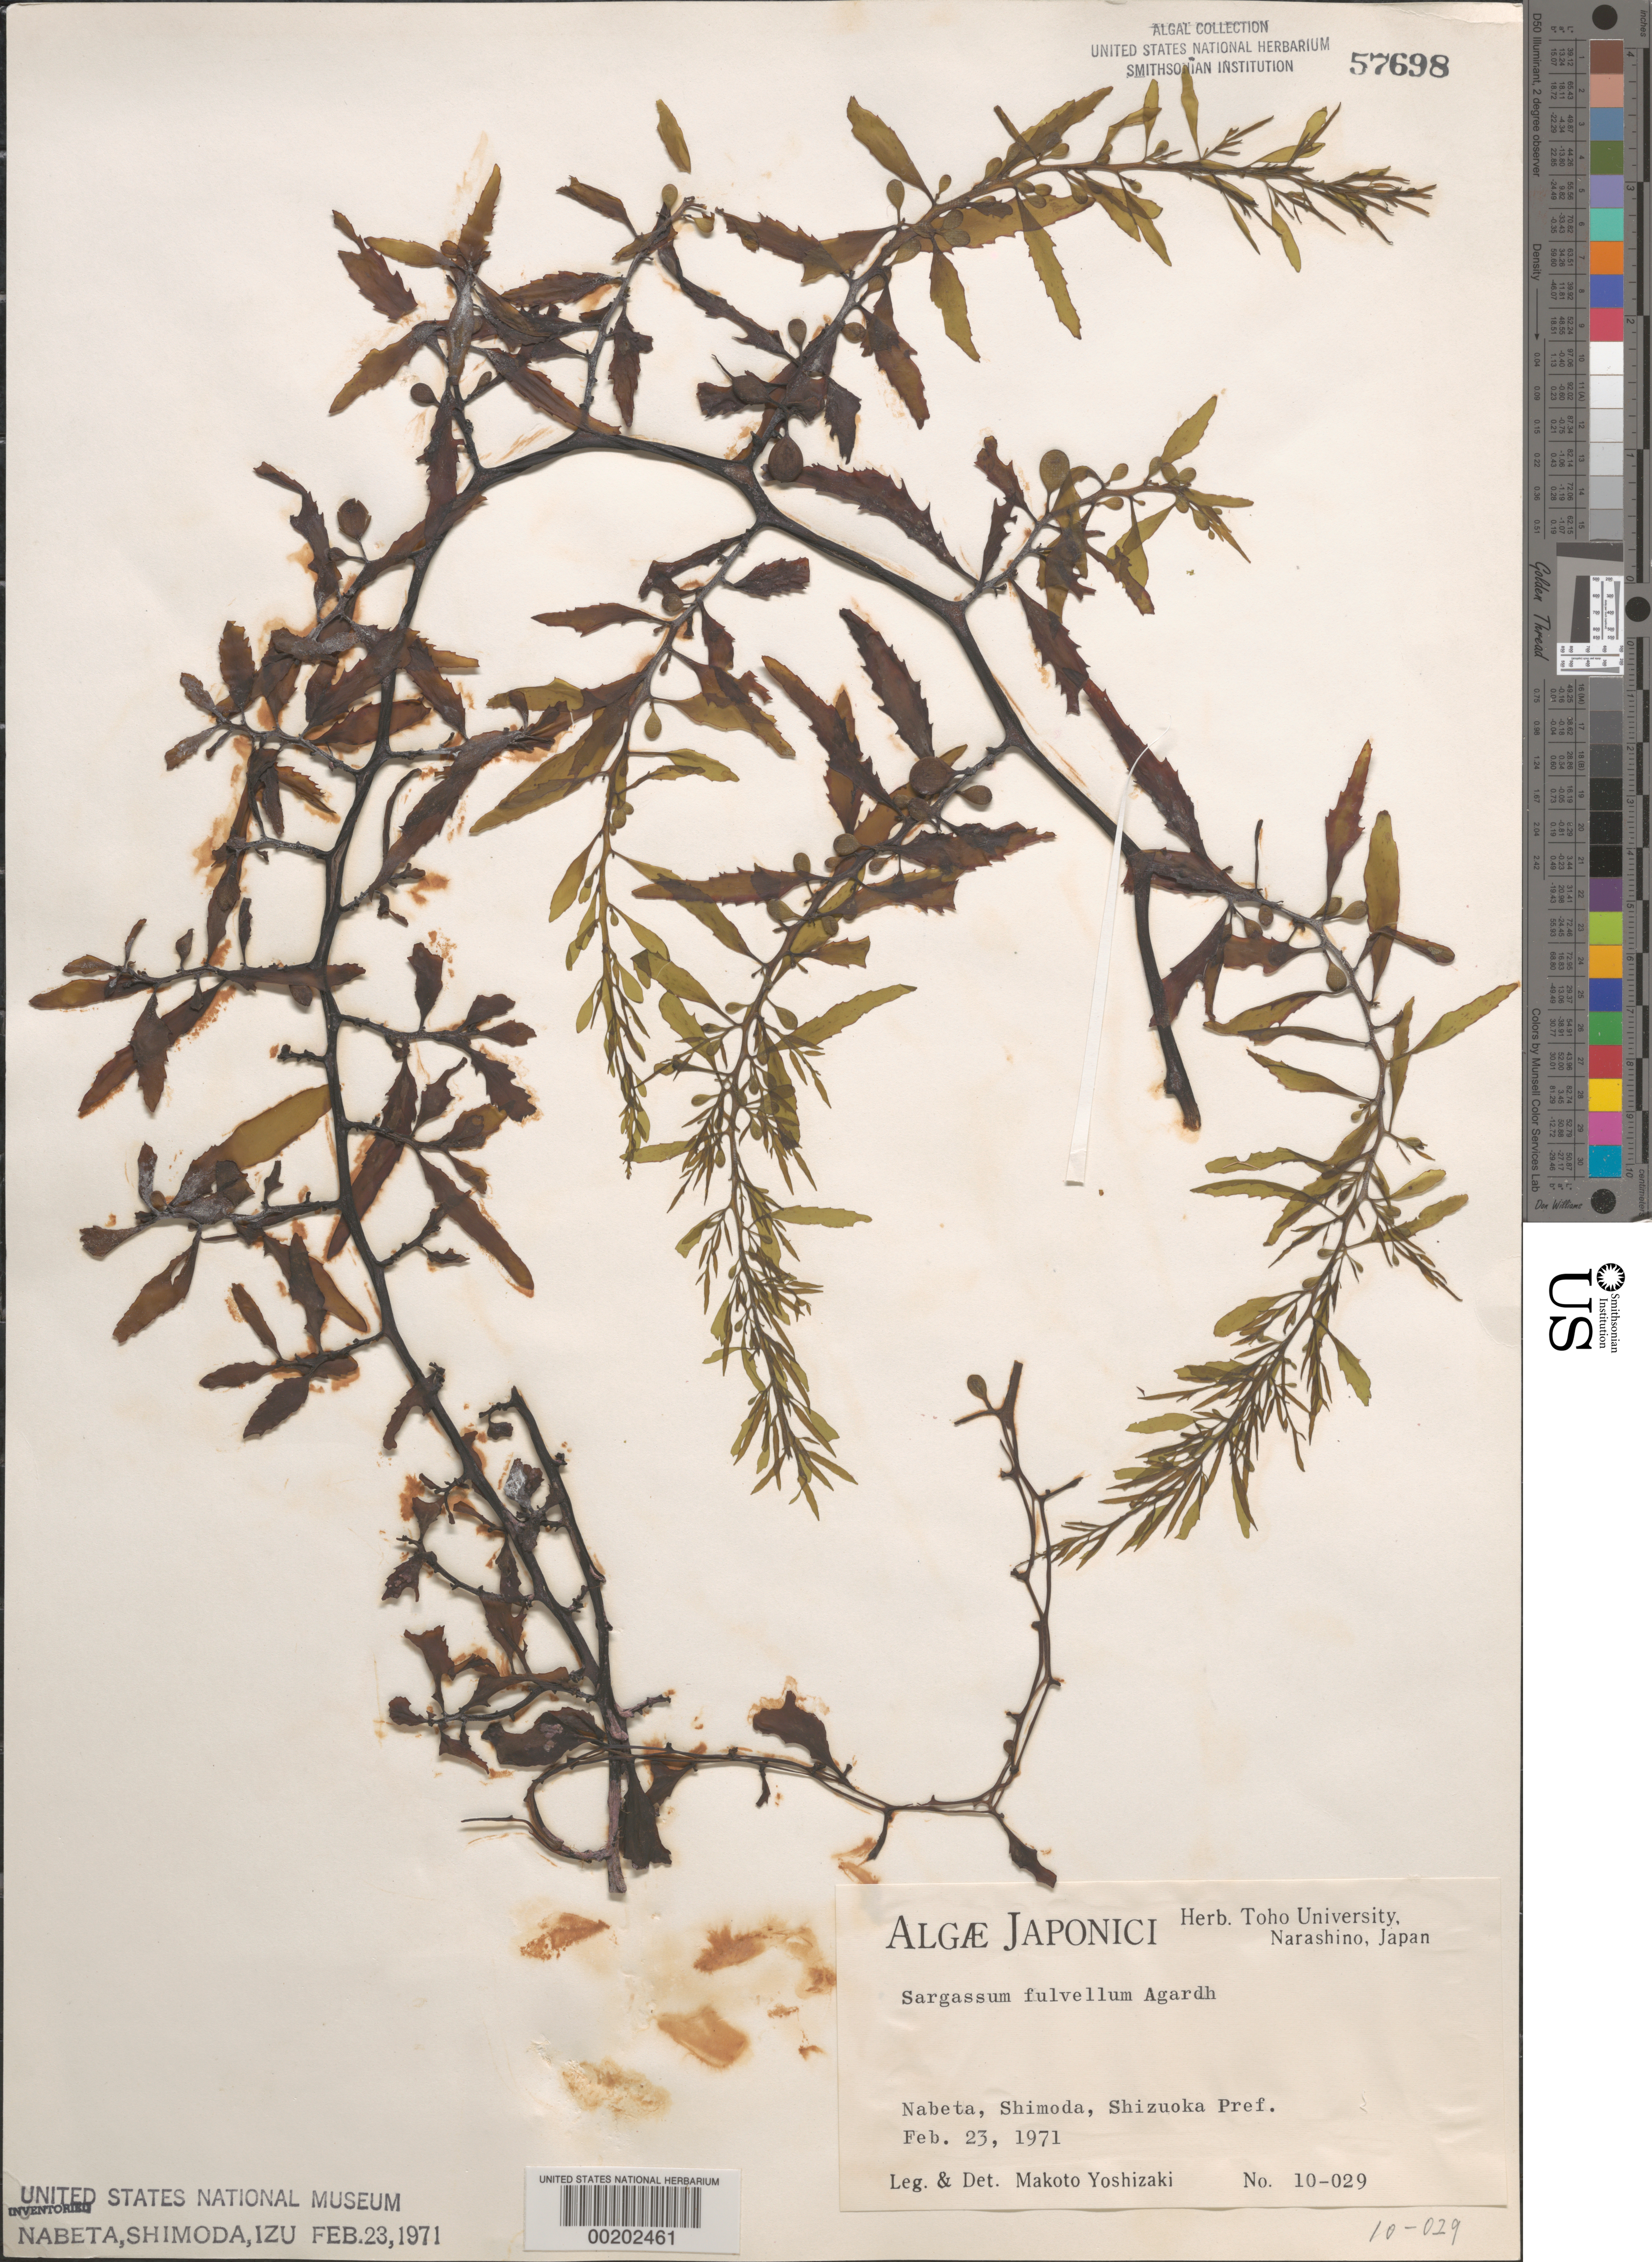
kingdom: Chromista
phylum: Ochrophyta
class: Phaeophyceae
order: Fucales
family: Sargassaceae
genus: Sargassum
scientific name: Sargassum fulvellum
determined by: Yoshizaki, M.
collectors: M. Yoshizaki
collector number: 10-029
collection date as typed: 23 Feb 1971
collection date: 1971-02-23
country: Japan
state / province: Sizuoka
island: Honshu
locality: Nabeta, Shimoda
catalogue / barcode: US 57698